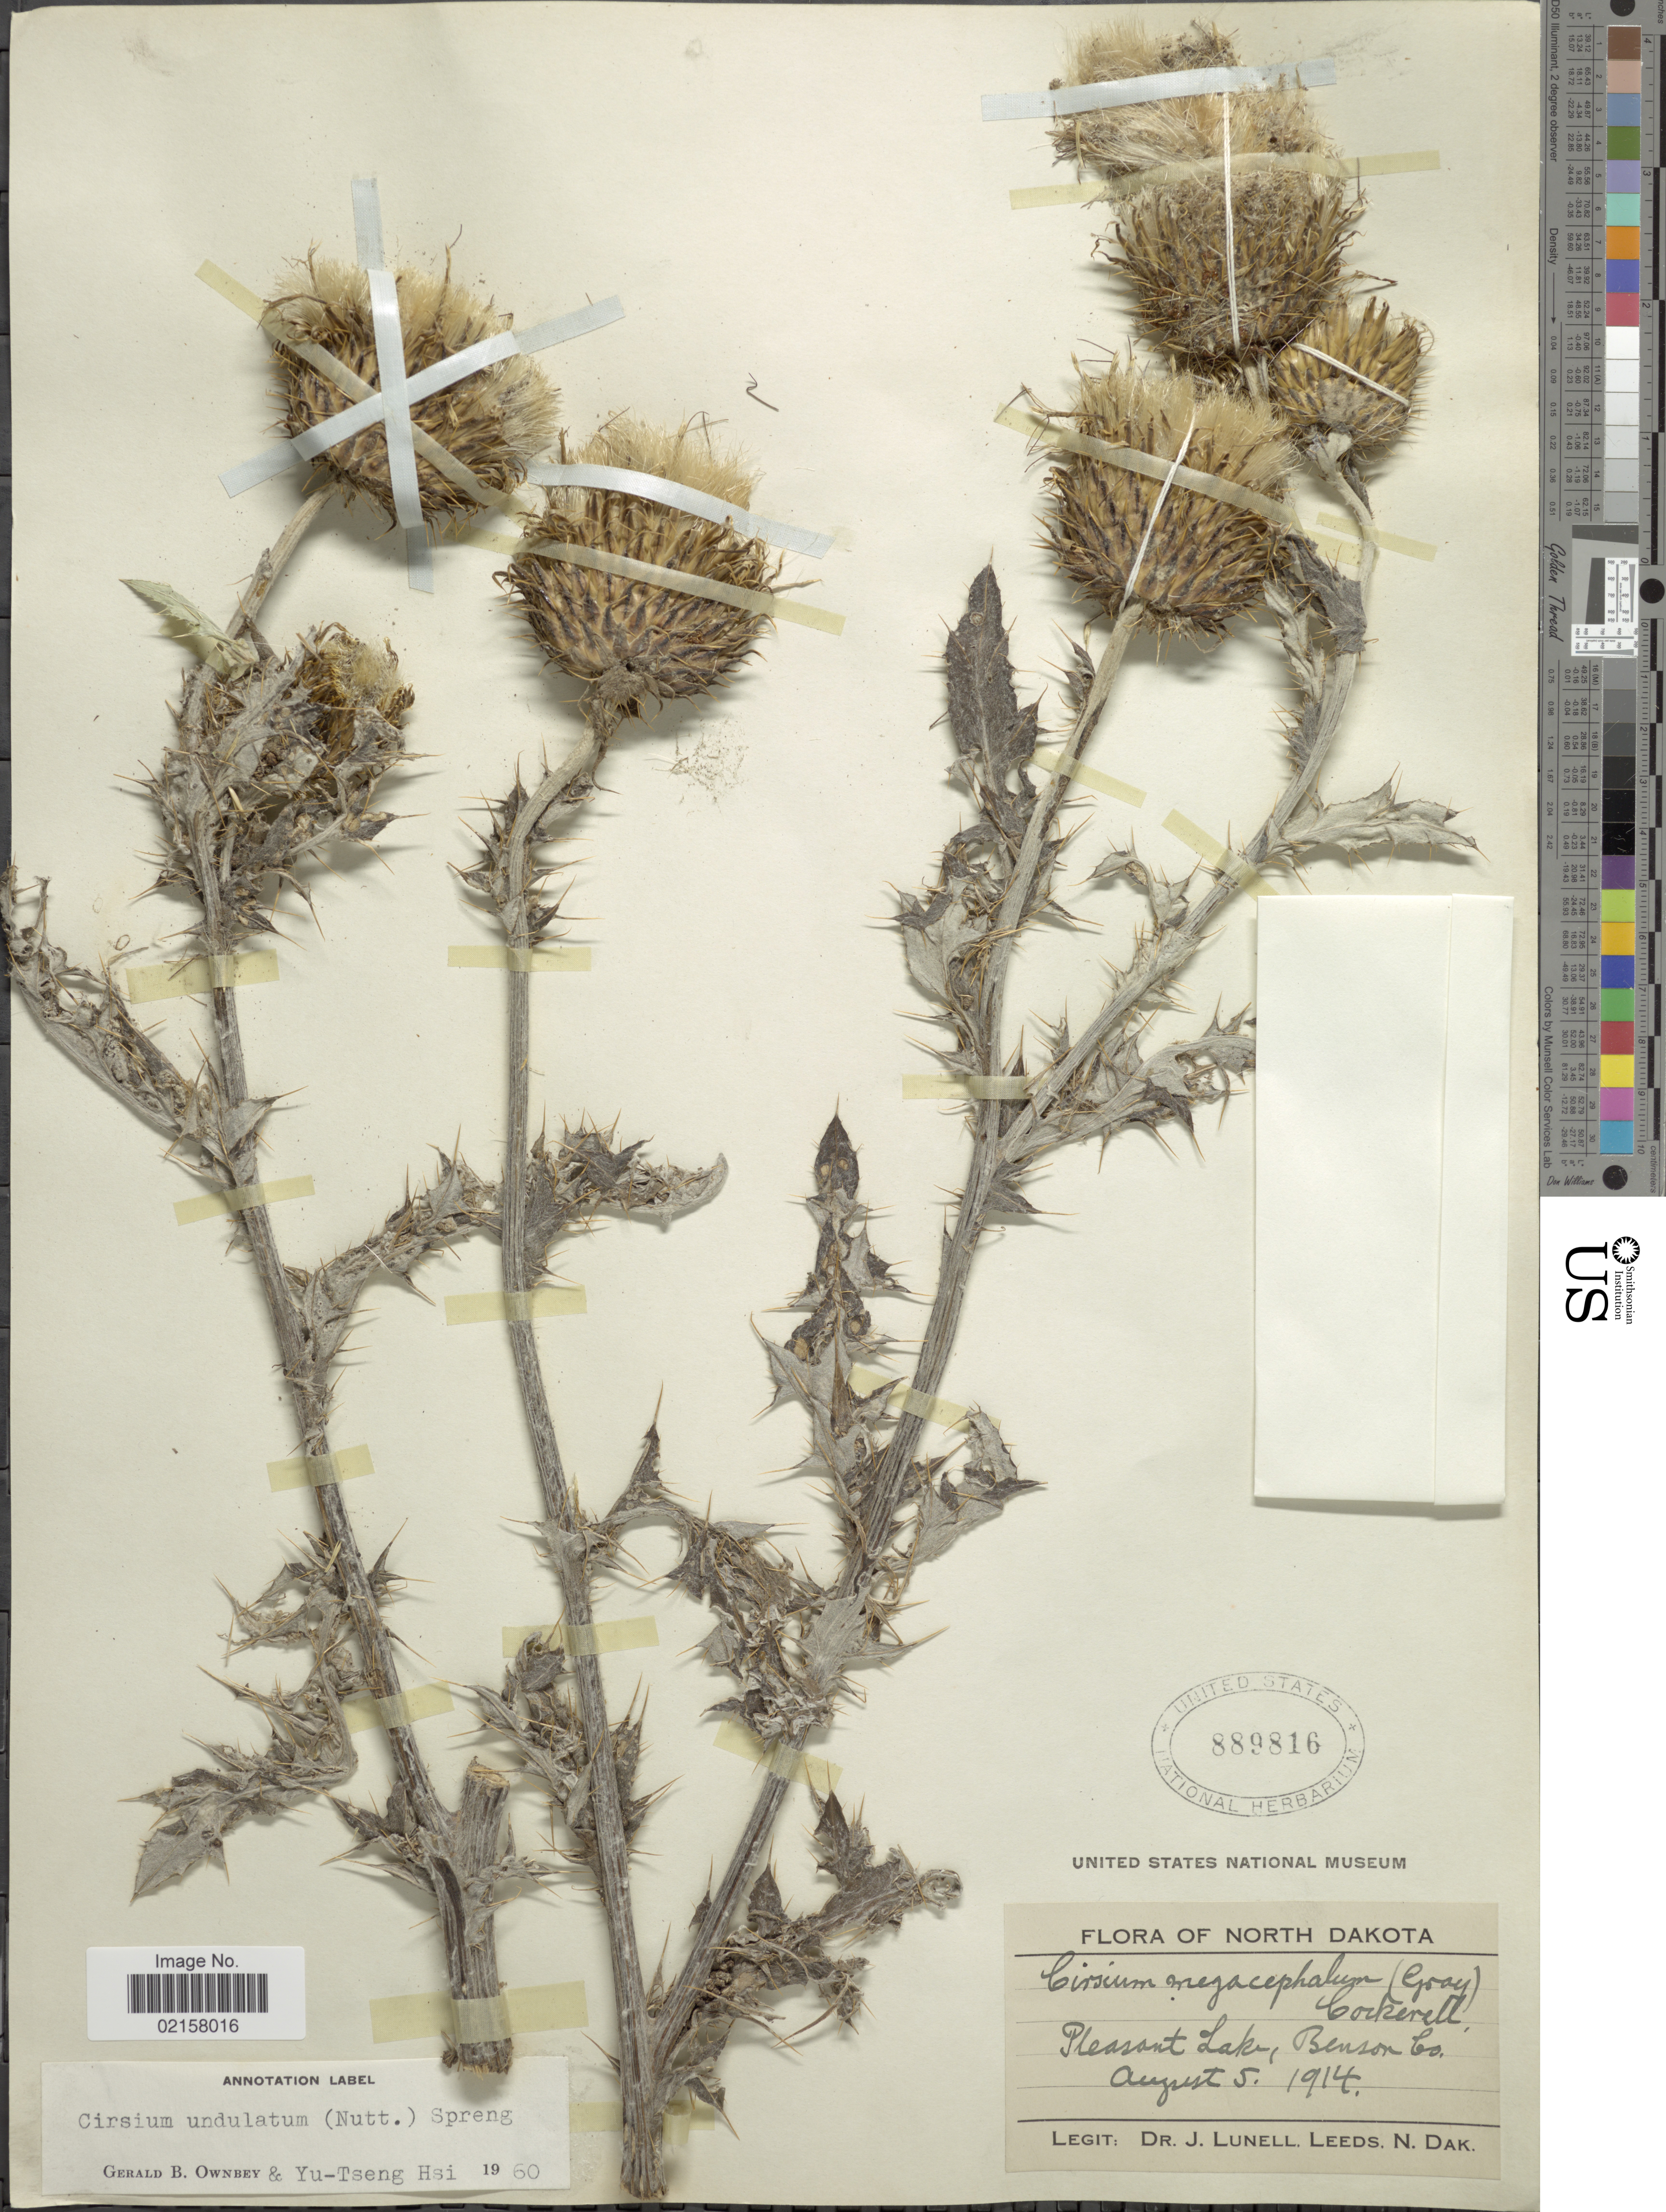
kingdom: Plantae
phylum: Tracheophyta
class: Magnoliopsida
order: Asterales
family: Asteraceae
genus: Cirsium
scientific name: Cirsium undulatum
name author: (Nutt.) Spreng.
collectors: J. Lunell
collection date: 1914-08-05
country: United States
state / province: North Dakota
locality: Pleasant Lake, Benson Co.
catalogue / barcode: US 889816